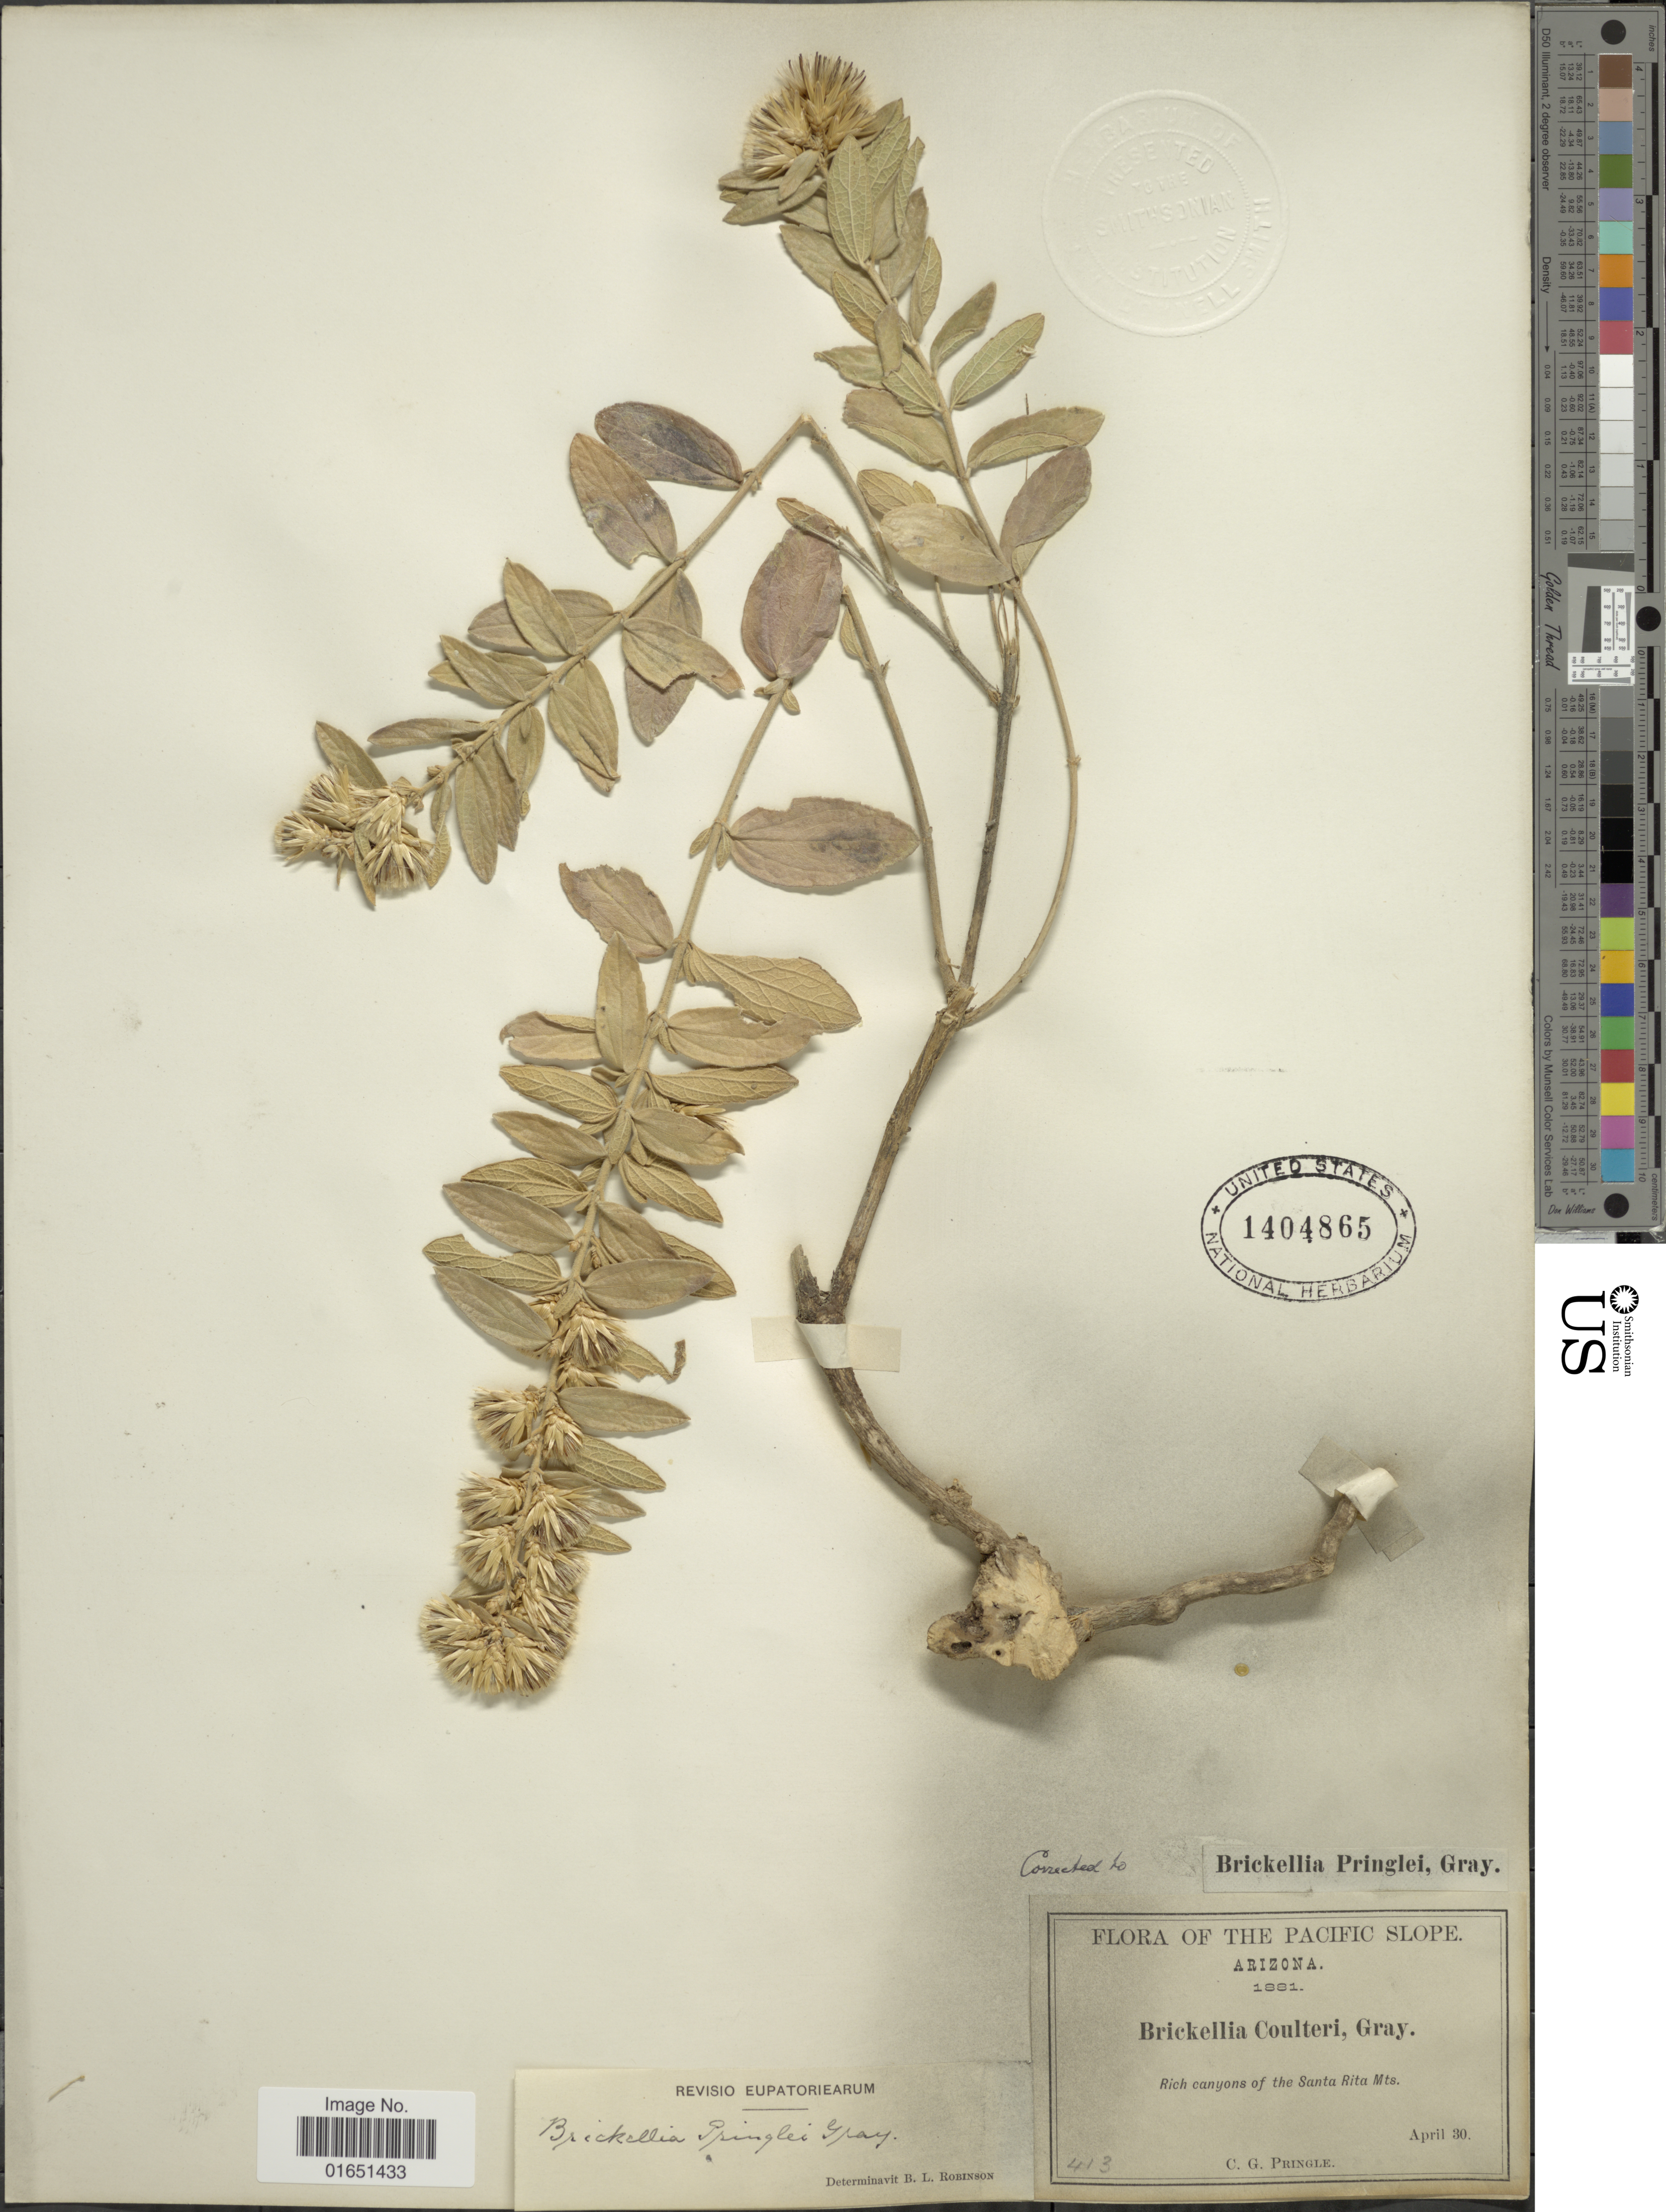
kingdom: Plantae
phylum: Tracheophyta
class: Magnoliopsida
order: Asterales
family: Asteraceae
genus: Brickellia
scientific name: Brickellia pringlei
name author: A. Gray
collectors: C. G. Pringle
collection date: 1881-04-30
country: United States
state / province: Arizona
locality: The Pacific Slope, Rich canyons of the Santa Rita Mts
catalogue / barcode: US 1404865